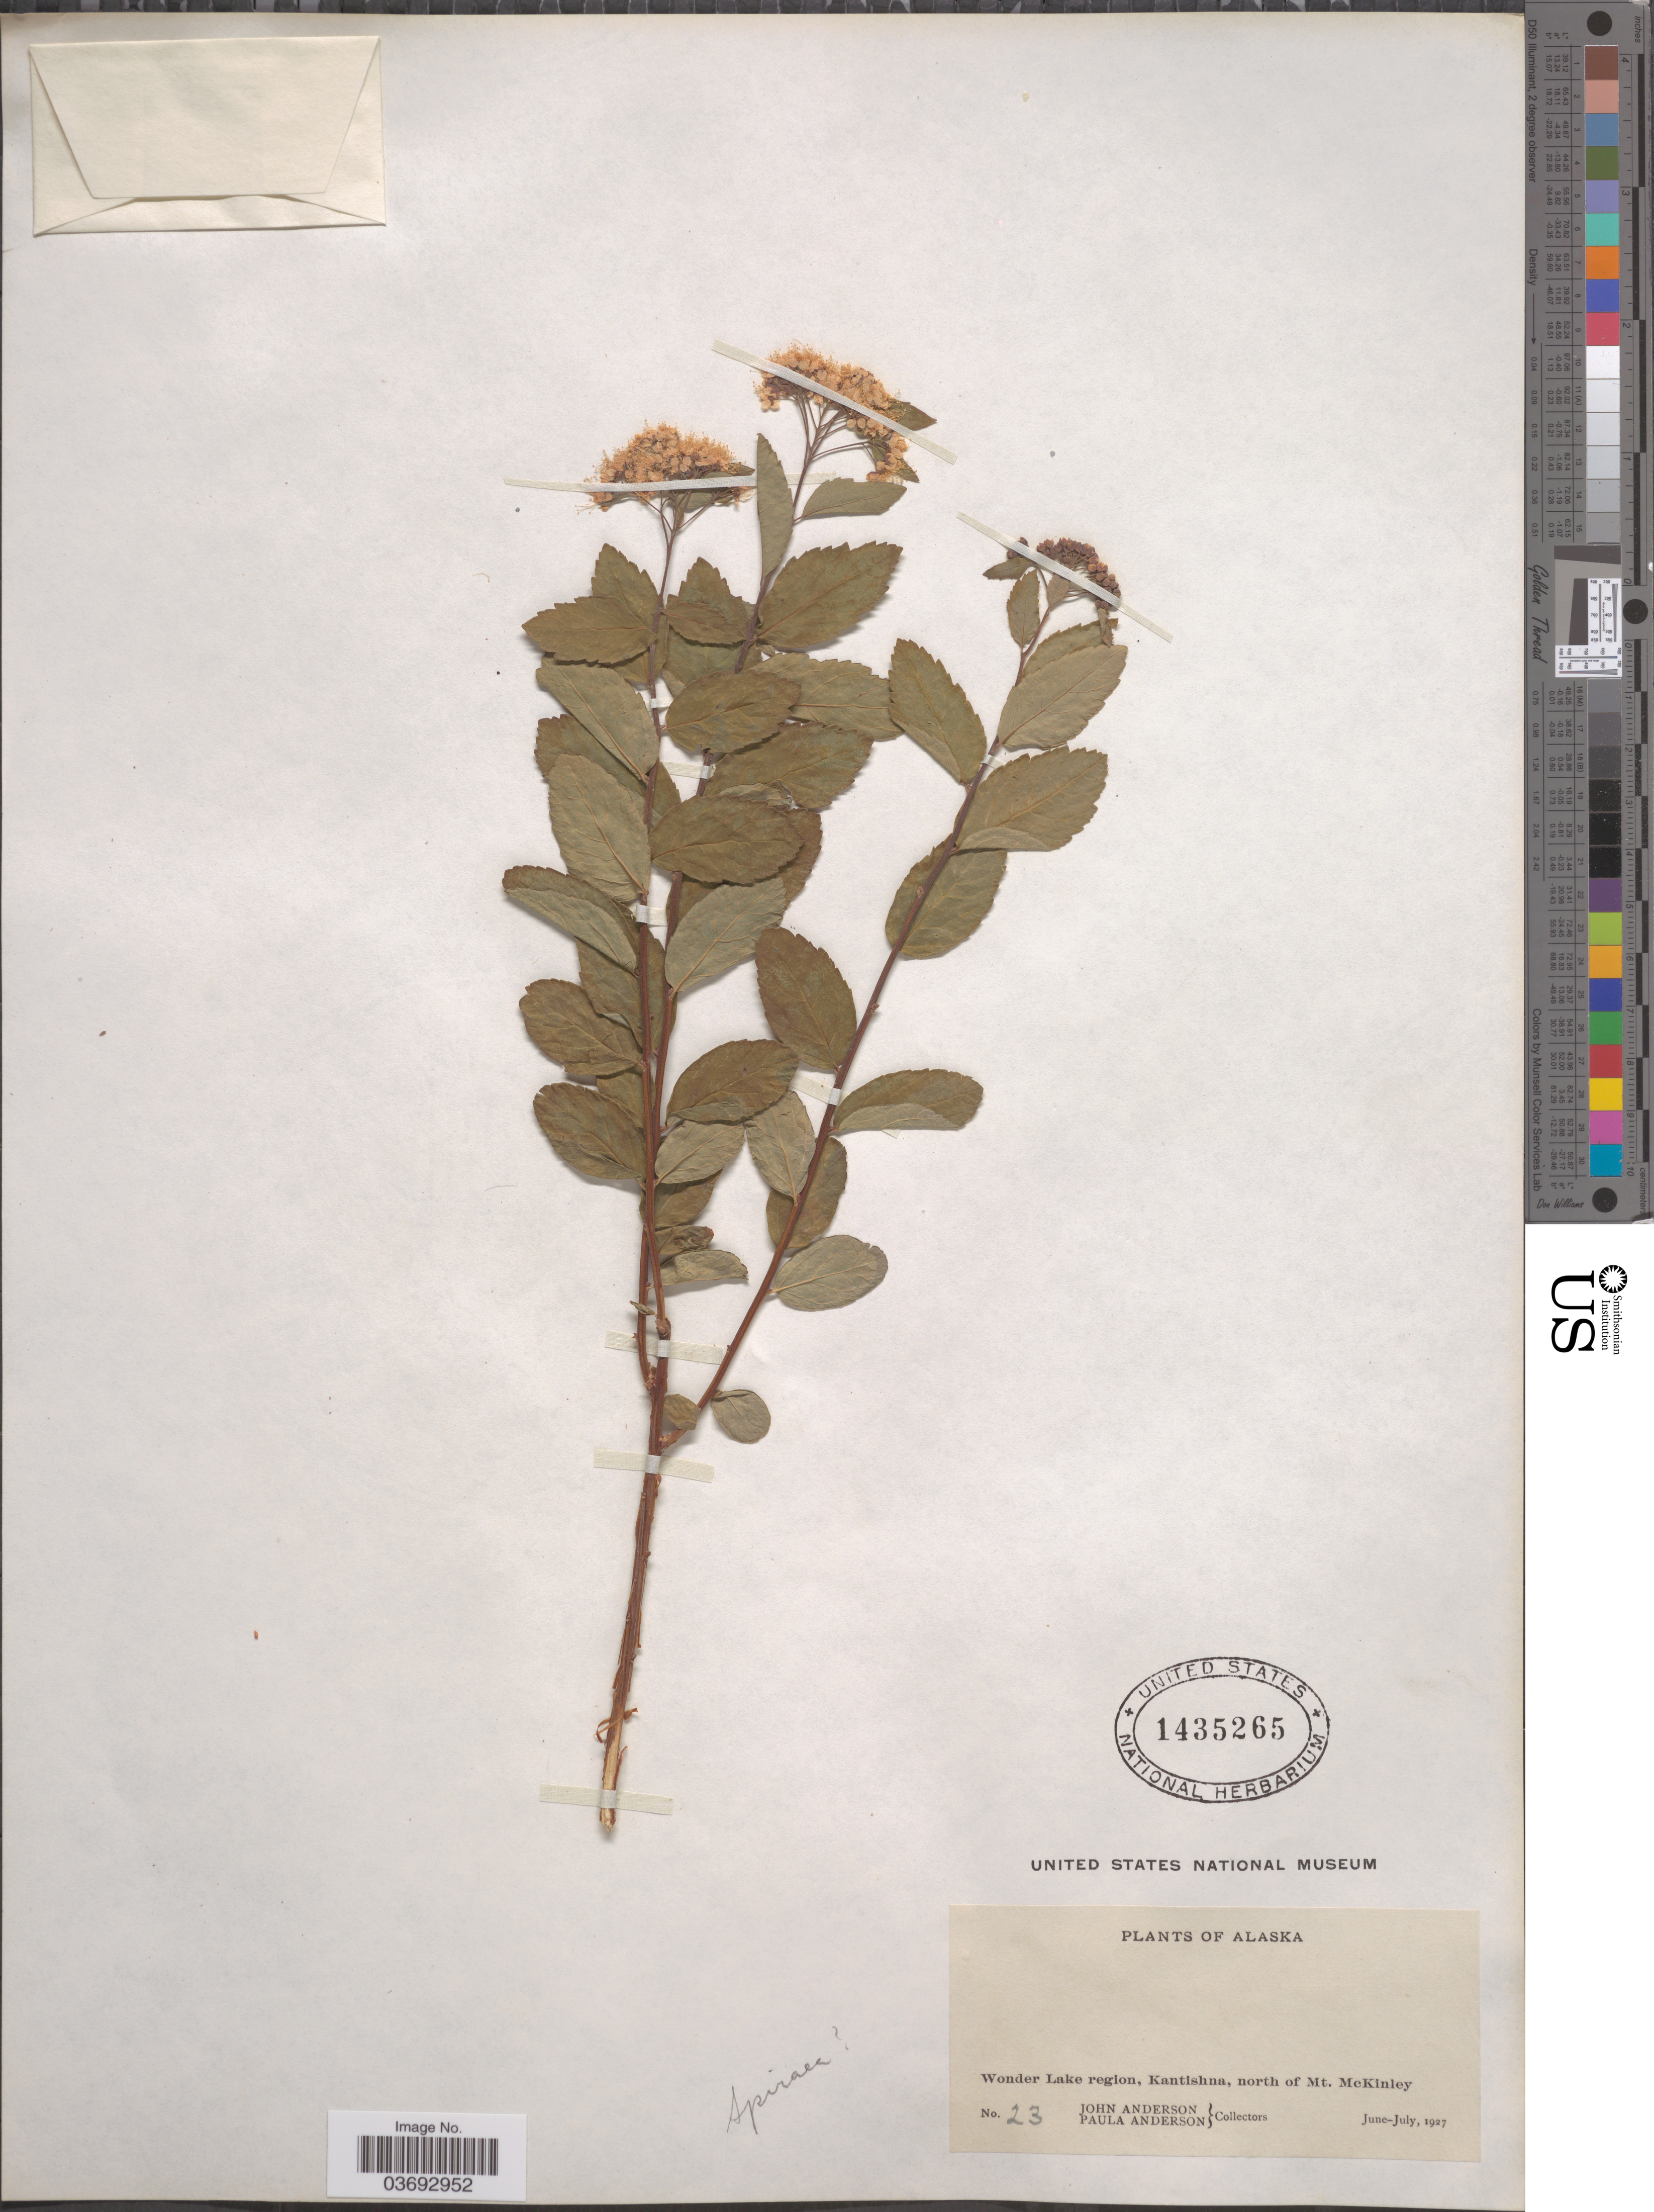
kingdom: Plantae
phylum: Tracheophyta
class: Magnoliopsida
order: Rosales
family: Rosaceae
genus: Spiraea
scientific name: Spiraea stevenii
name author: (C.K. Schneid.) Rydb.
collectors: J. Anderson & P. Anderson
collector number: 23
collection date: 1927-06/1929-07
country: United States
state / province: Alaska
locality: Wonder Lake Region, Kantishna, north of Mt. McKinley.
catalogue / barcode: US 1435265